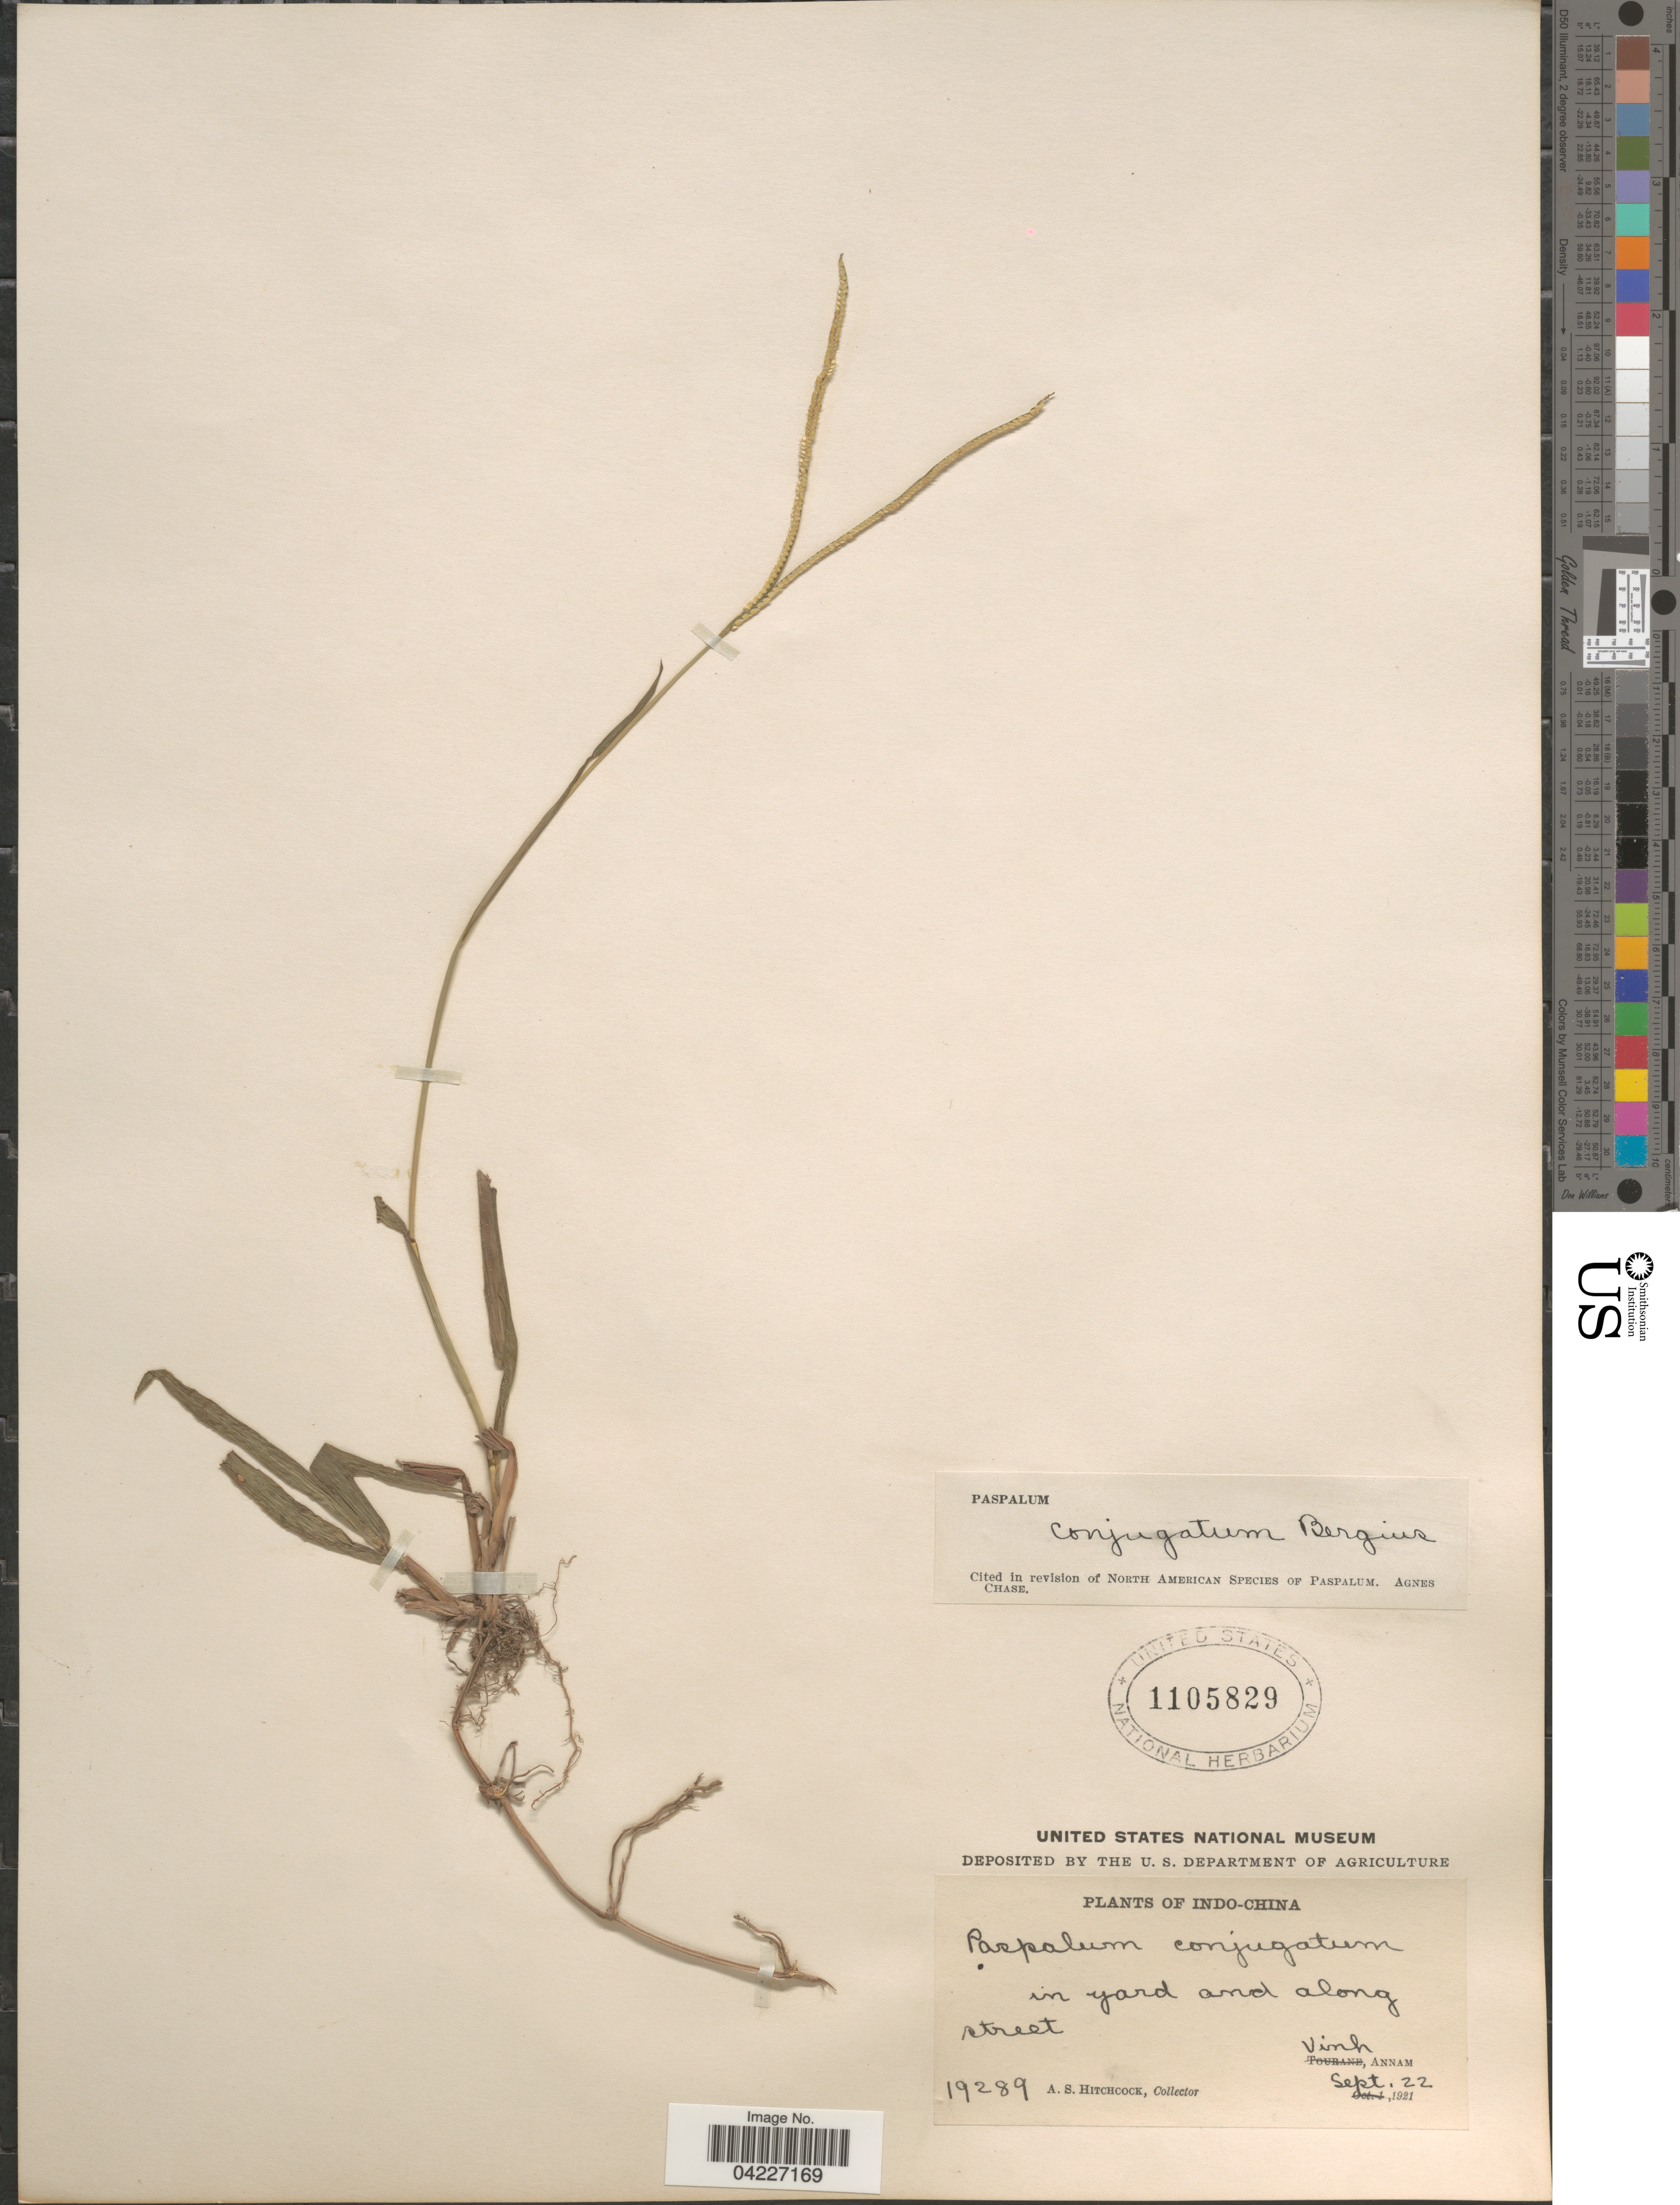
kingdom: Plantae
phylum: Tracheophyta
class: Liliopsida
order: Poales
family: Poaceae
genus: Paspalum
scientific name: Paspalum conjugatum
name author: P.J. Bergius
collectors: A. S. Hitchcock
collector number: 19289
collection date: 1921-09-22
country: Vietnam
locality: In yard and along street. Vinh, Annam.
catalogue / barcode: US 1105829